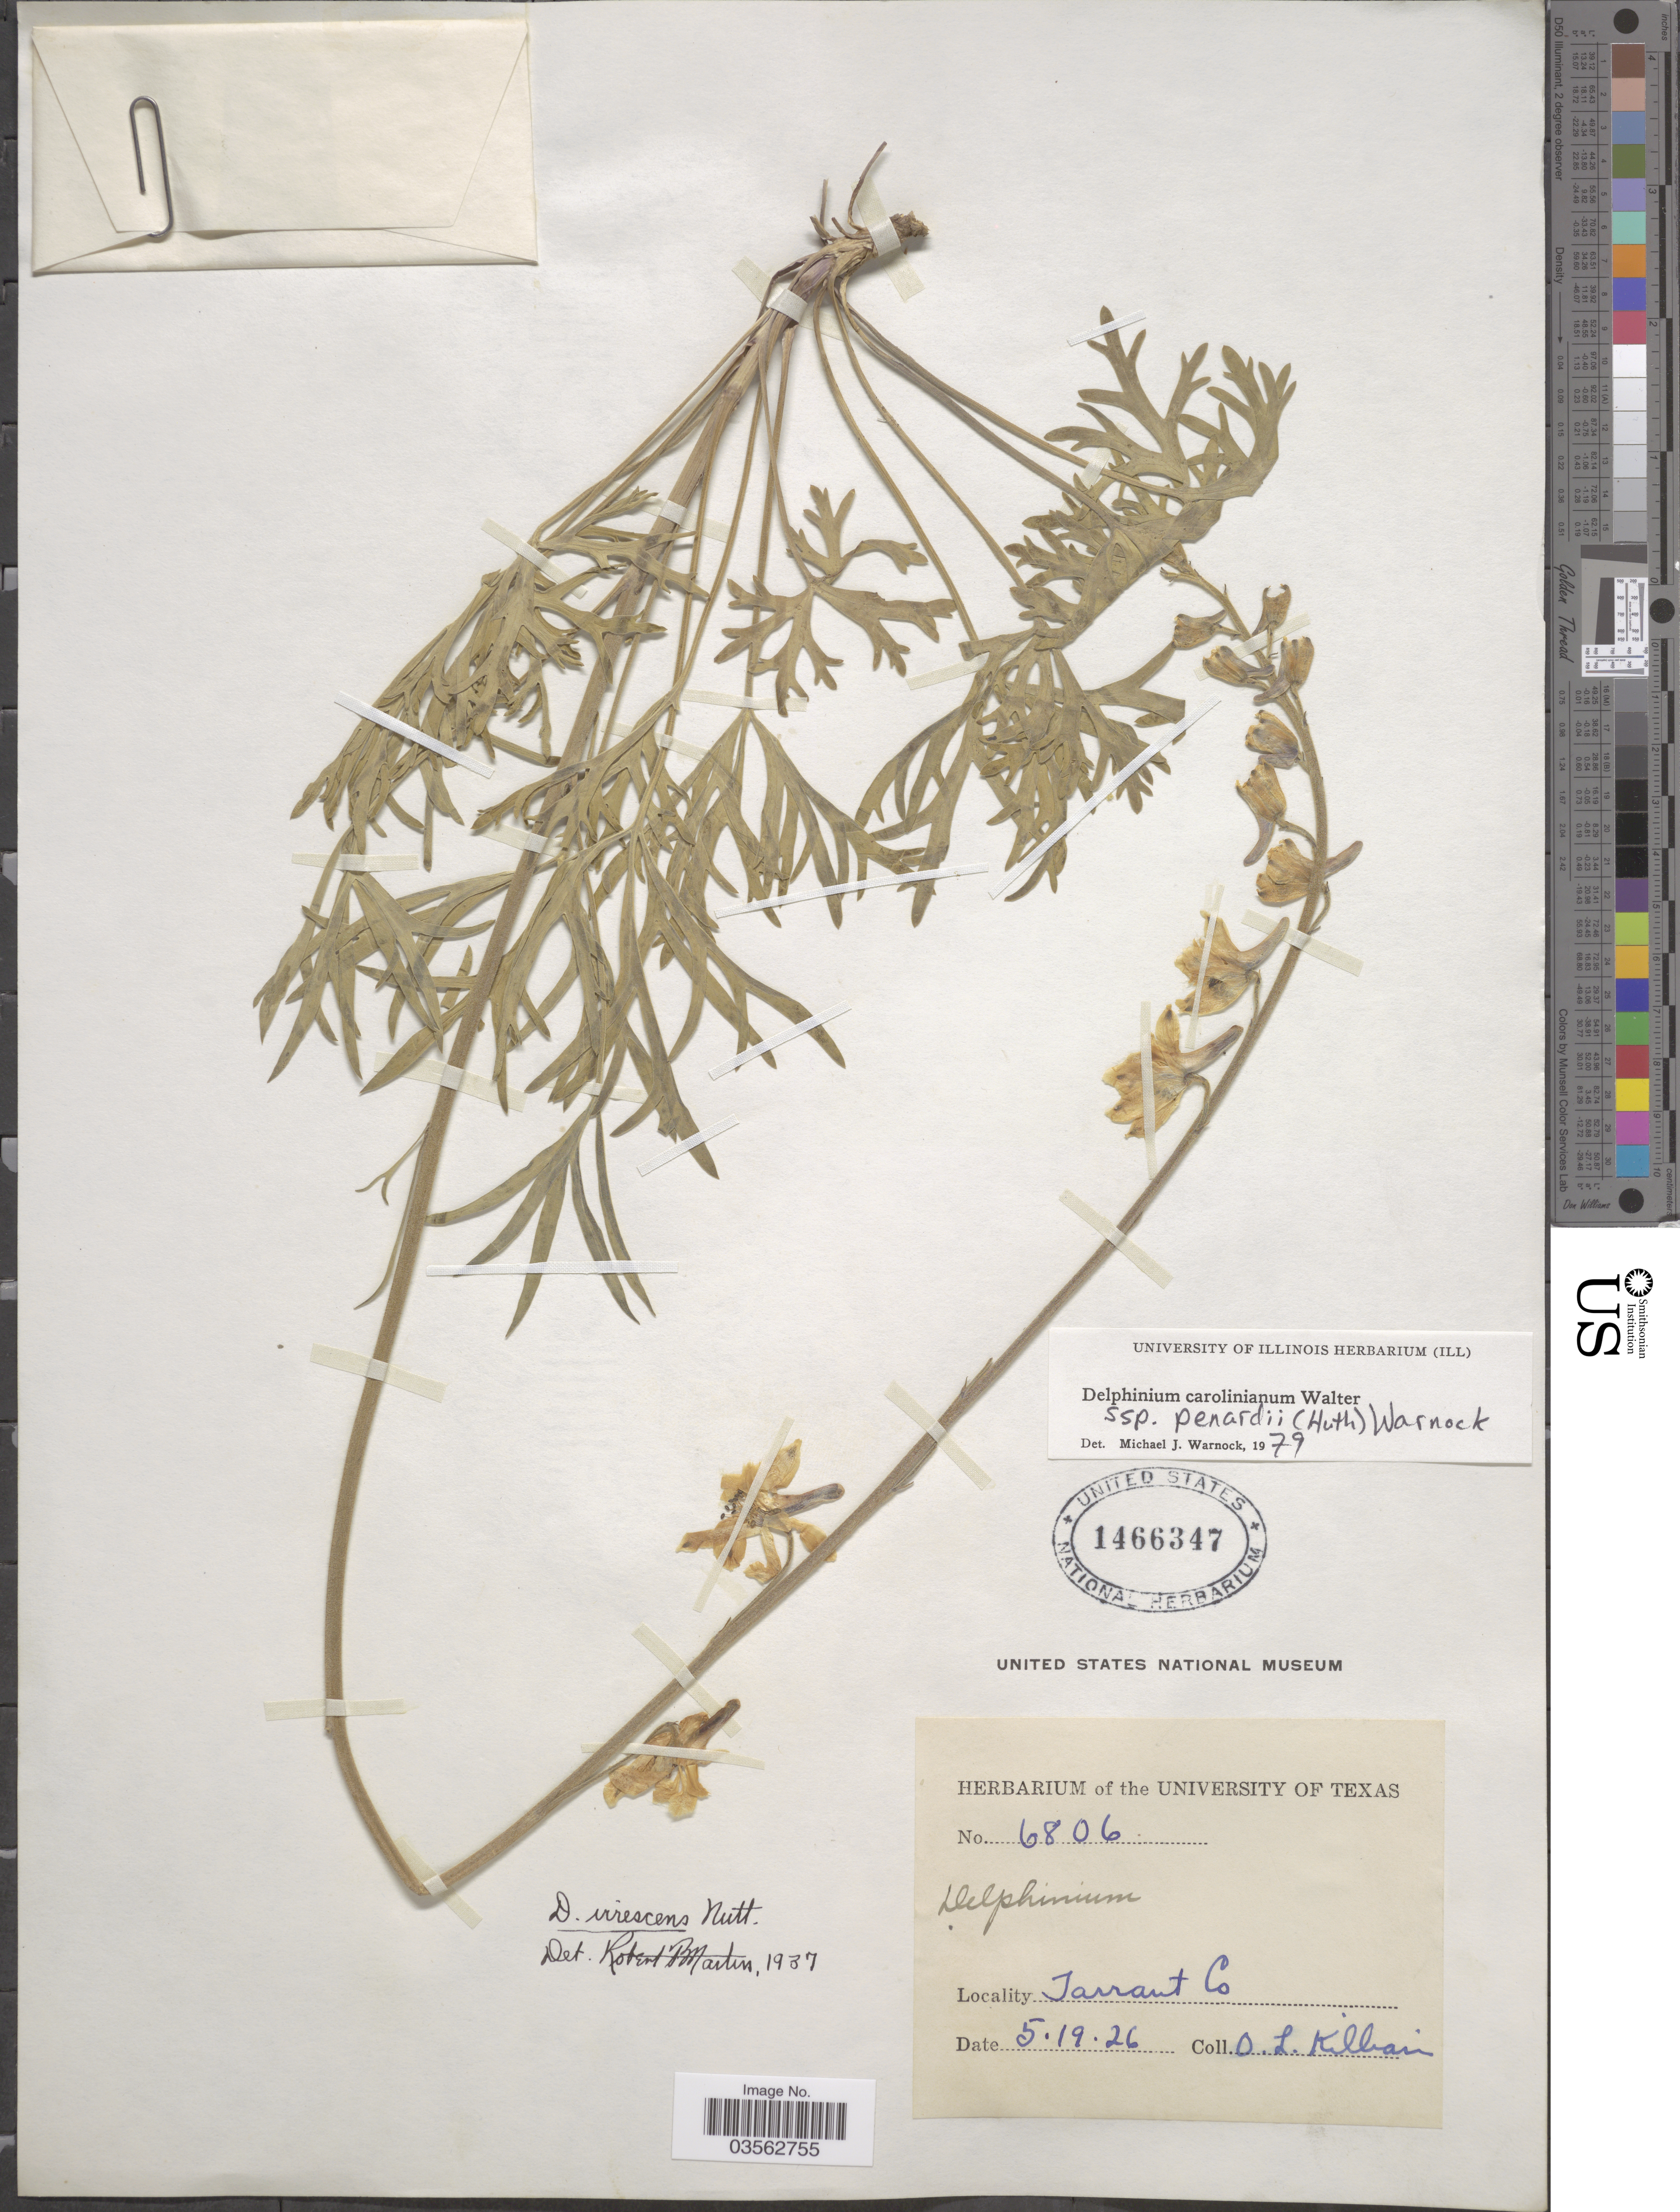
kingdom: Plantae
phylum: Tracheophyta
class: Magnoliopsida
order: Ranunculales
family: Ranunculaceae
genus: Delphinium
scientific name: Delphinium carolinianum subsp. penardii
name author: (Huth) M.J. Warnock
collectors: O. Killian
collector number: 6806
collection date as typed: Transcribed d/m/y: 19/5/26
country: United States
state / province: Texas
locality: Tarrant Co.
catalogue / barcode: US 1466347